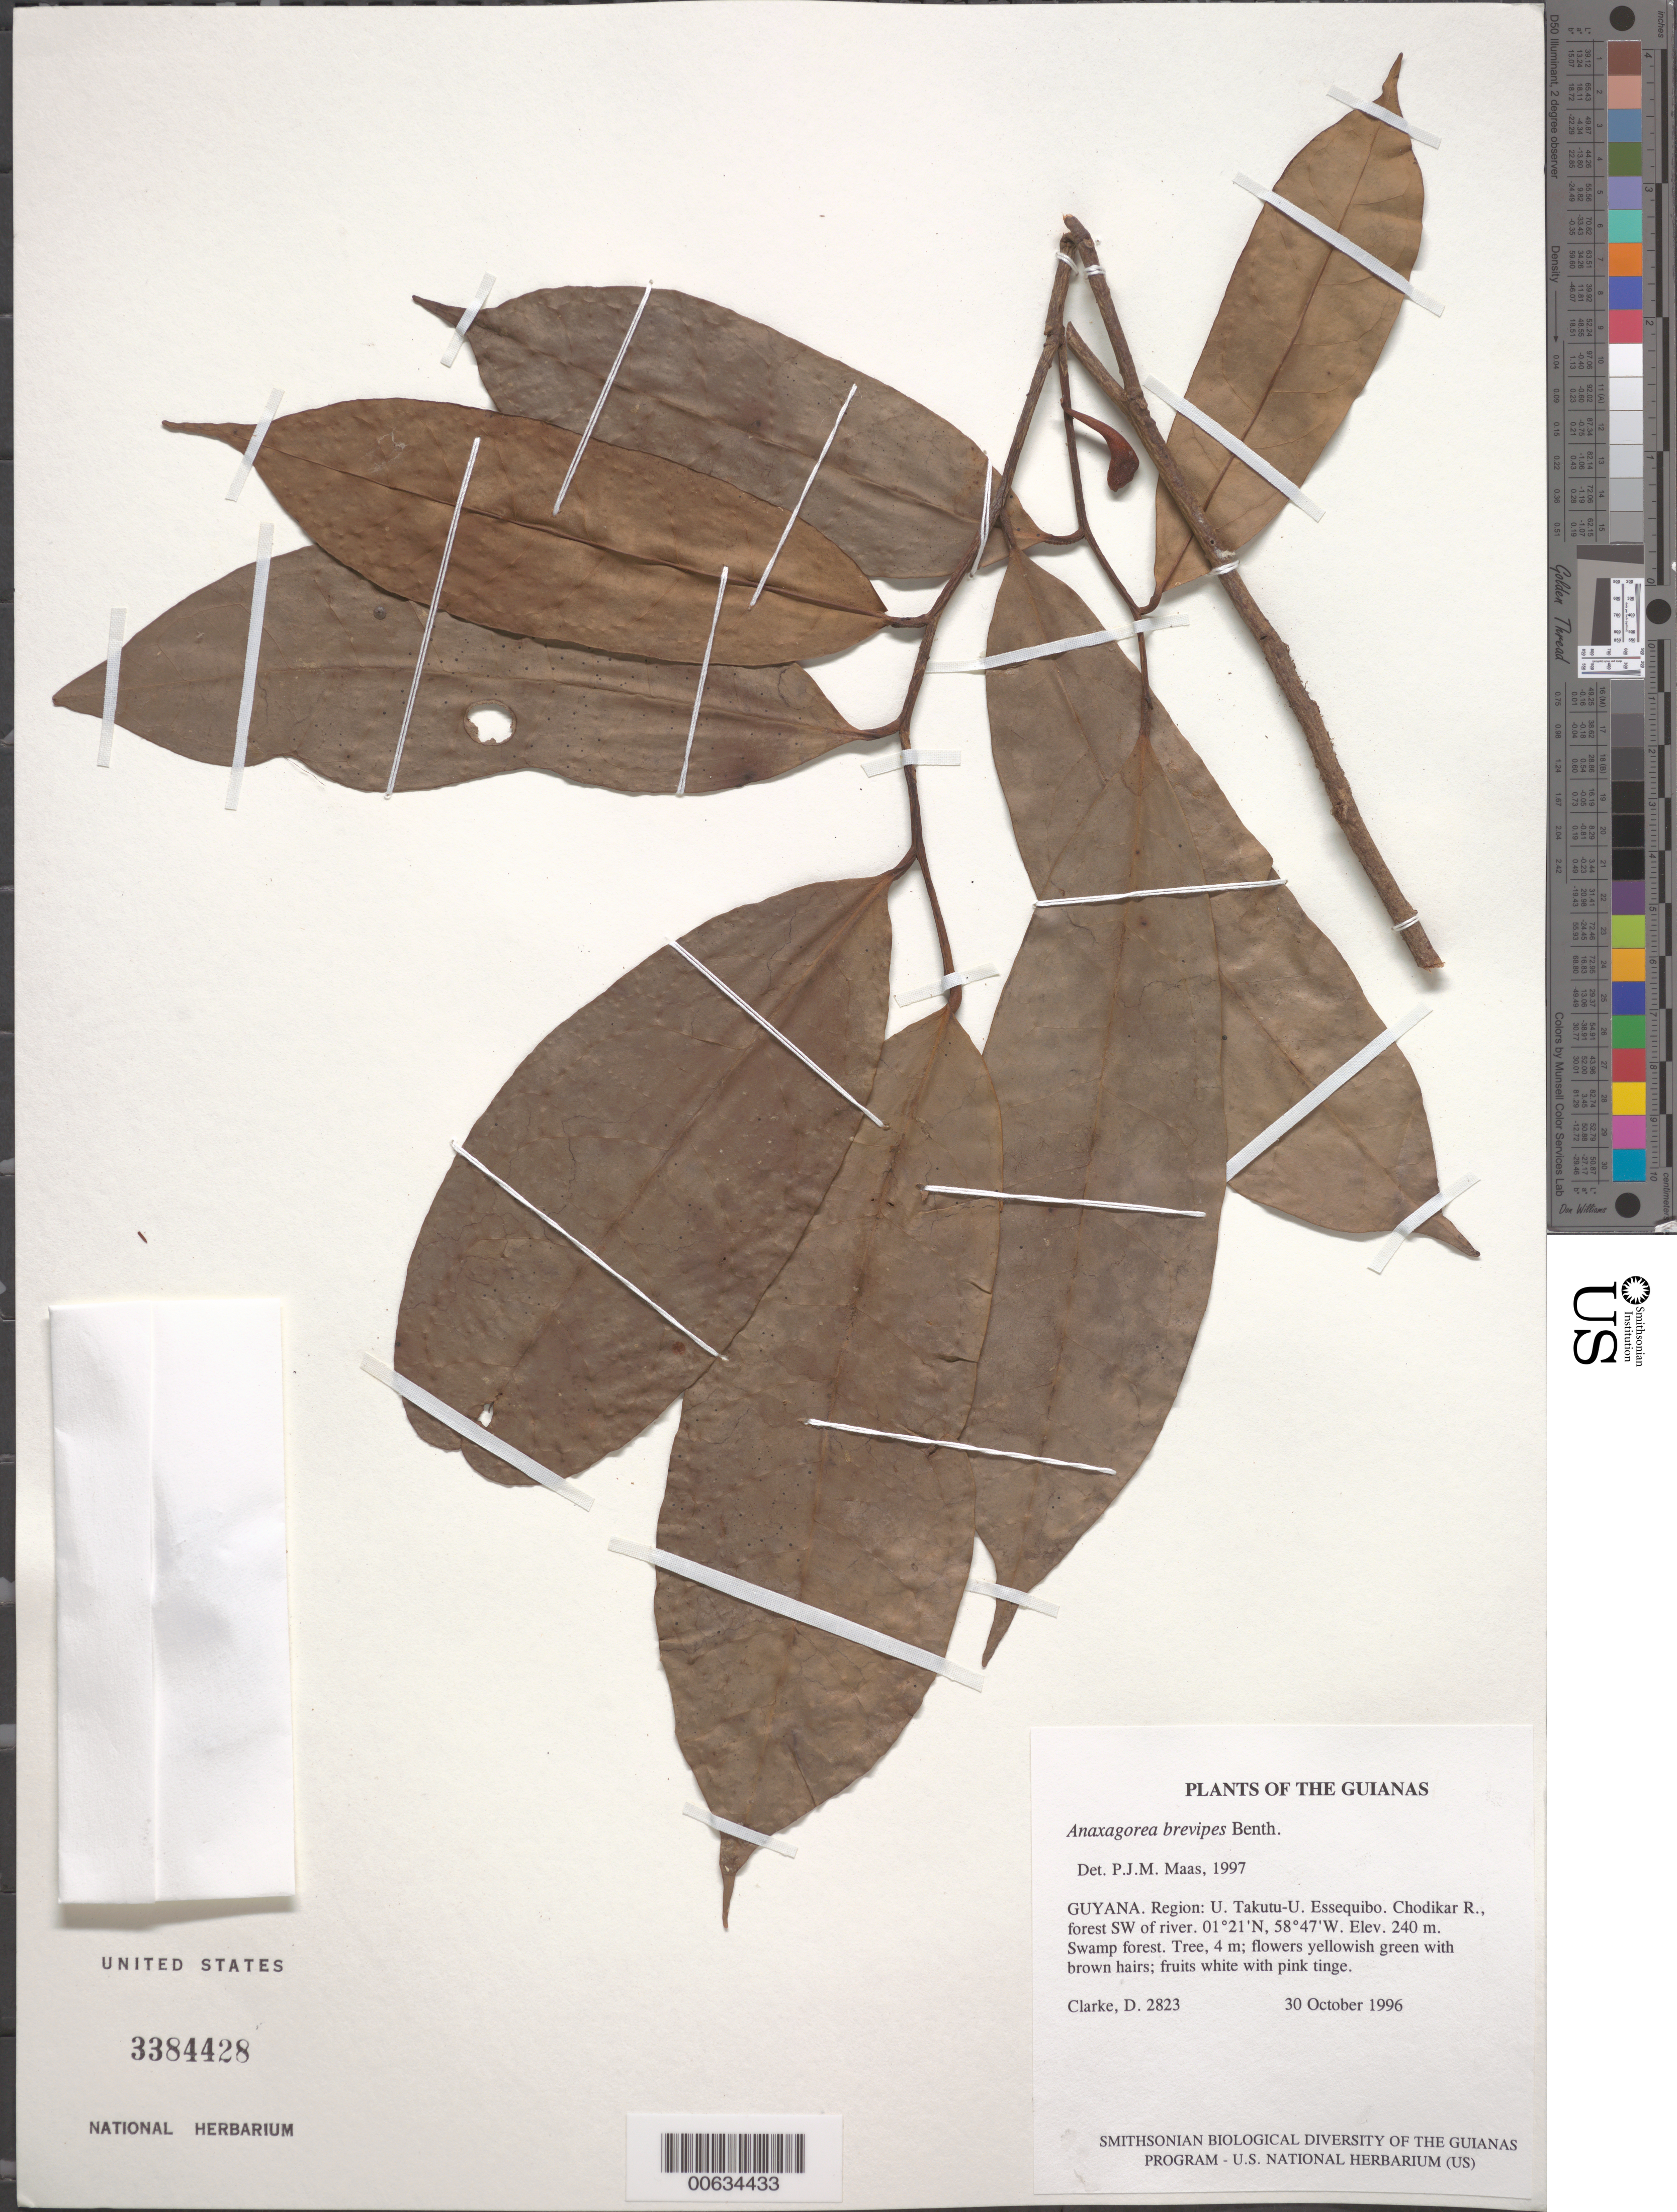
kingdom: Plantae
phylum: Tracheophyta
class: Magnoliopsida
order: Magnoliales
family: Annonaceae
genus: Anaxagorea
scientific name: Anaxagorea brevipes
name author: Benth.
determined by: Maas, Paul J. M.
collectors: H. D. Clarke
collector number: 2823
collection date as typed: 30 October 1996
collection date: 1996-10-30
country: Guyana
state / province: U. Takutu-U. Essequibo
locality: Chodikar R., forest SW of river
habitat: Swamp forest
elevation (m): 240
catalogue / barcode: US 3384428